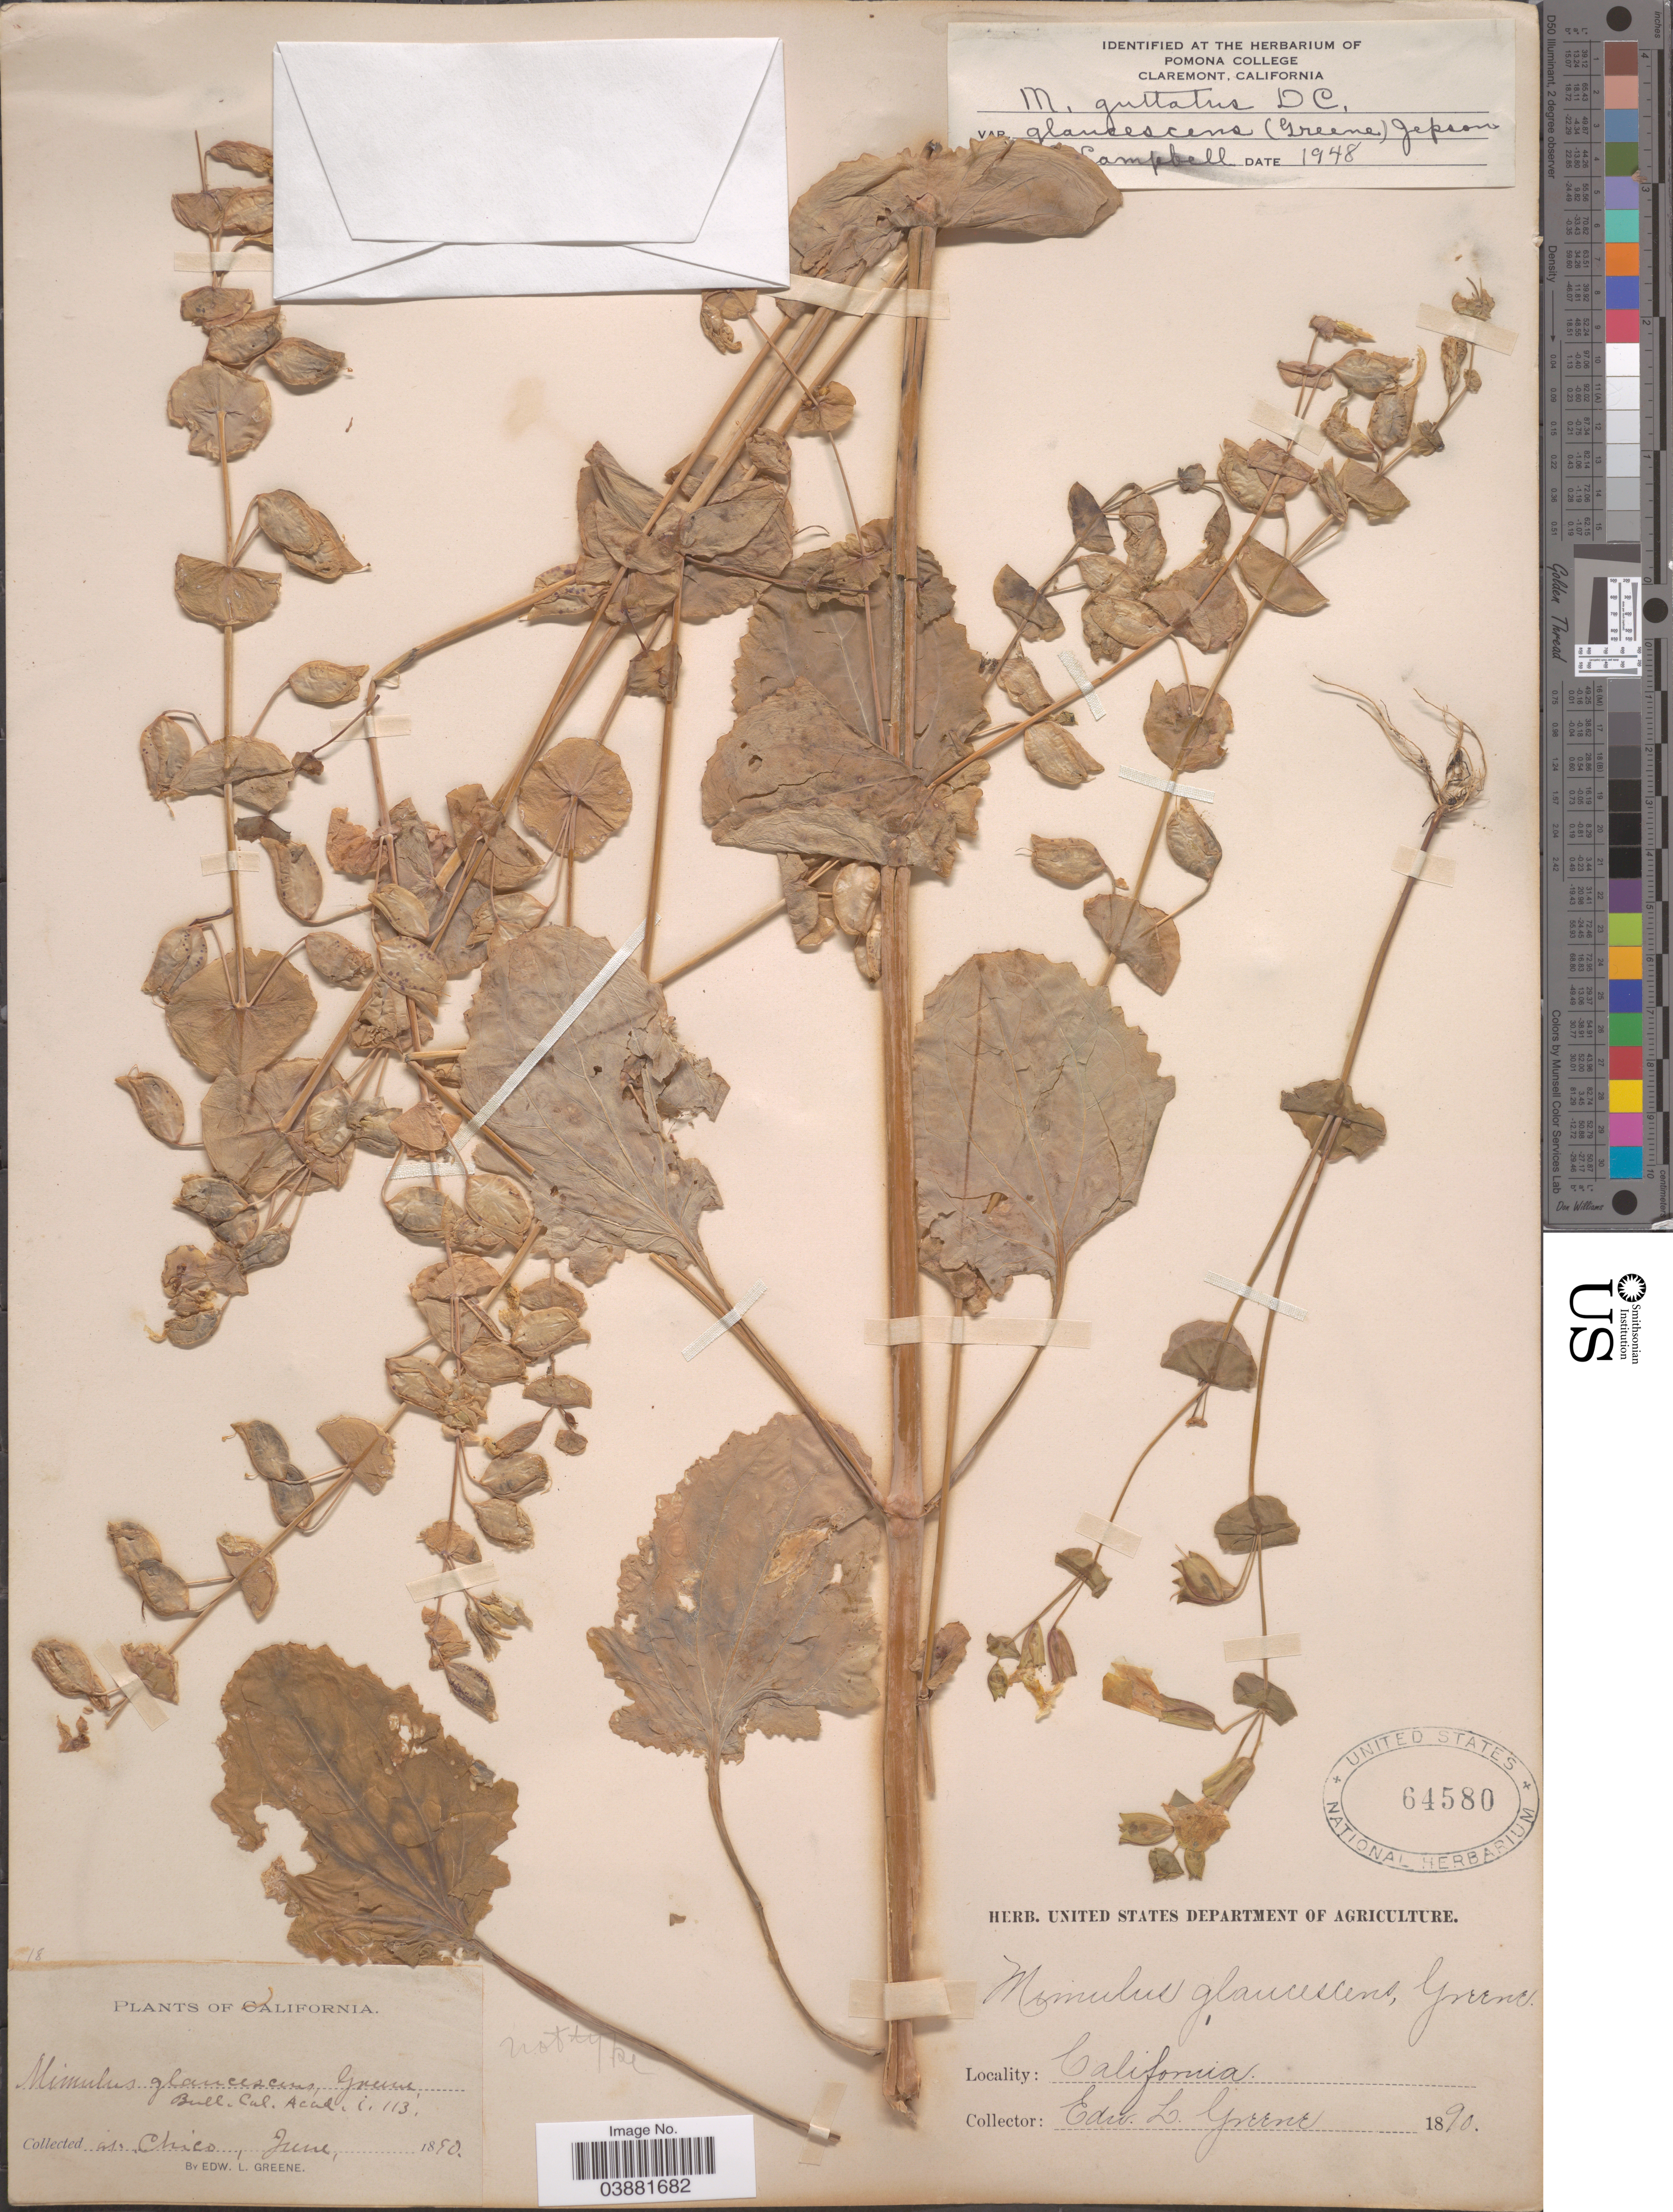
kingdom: Plantae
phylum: Tracheophyta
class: Magnoliopsida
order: Lamiales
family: Phrymaceae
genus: Mimulus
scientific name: Mimulus guttatus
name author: DC.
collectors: E. L. Greene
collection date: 1890-06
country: United States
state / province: California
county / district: Butte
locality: In Chico.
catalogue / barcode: US 64580